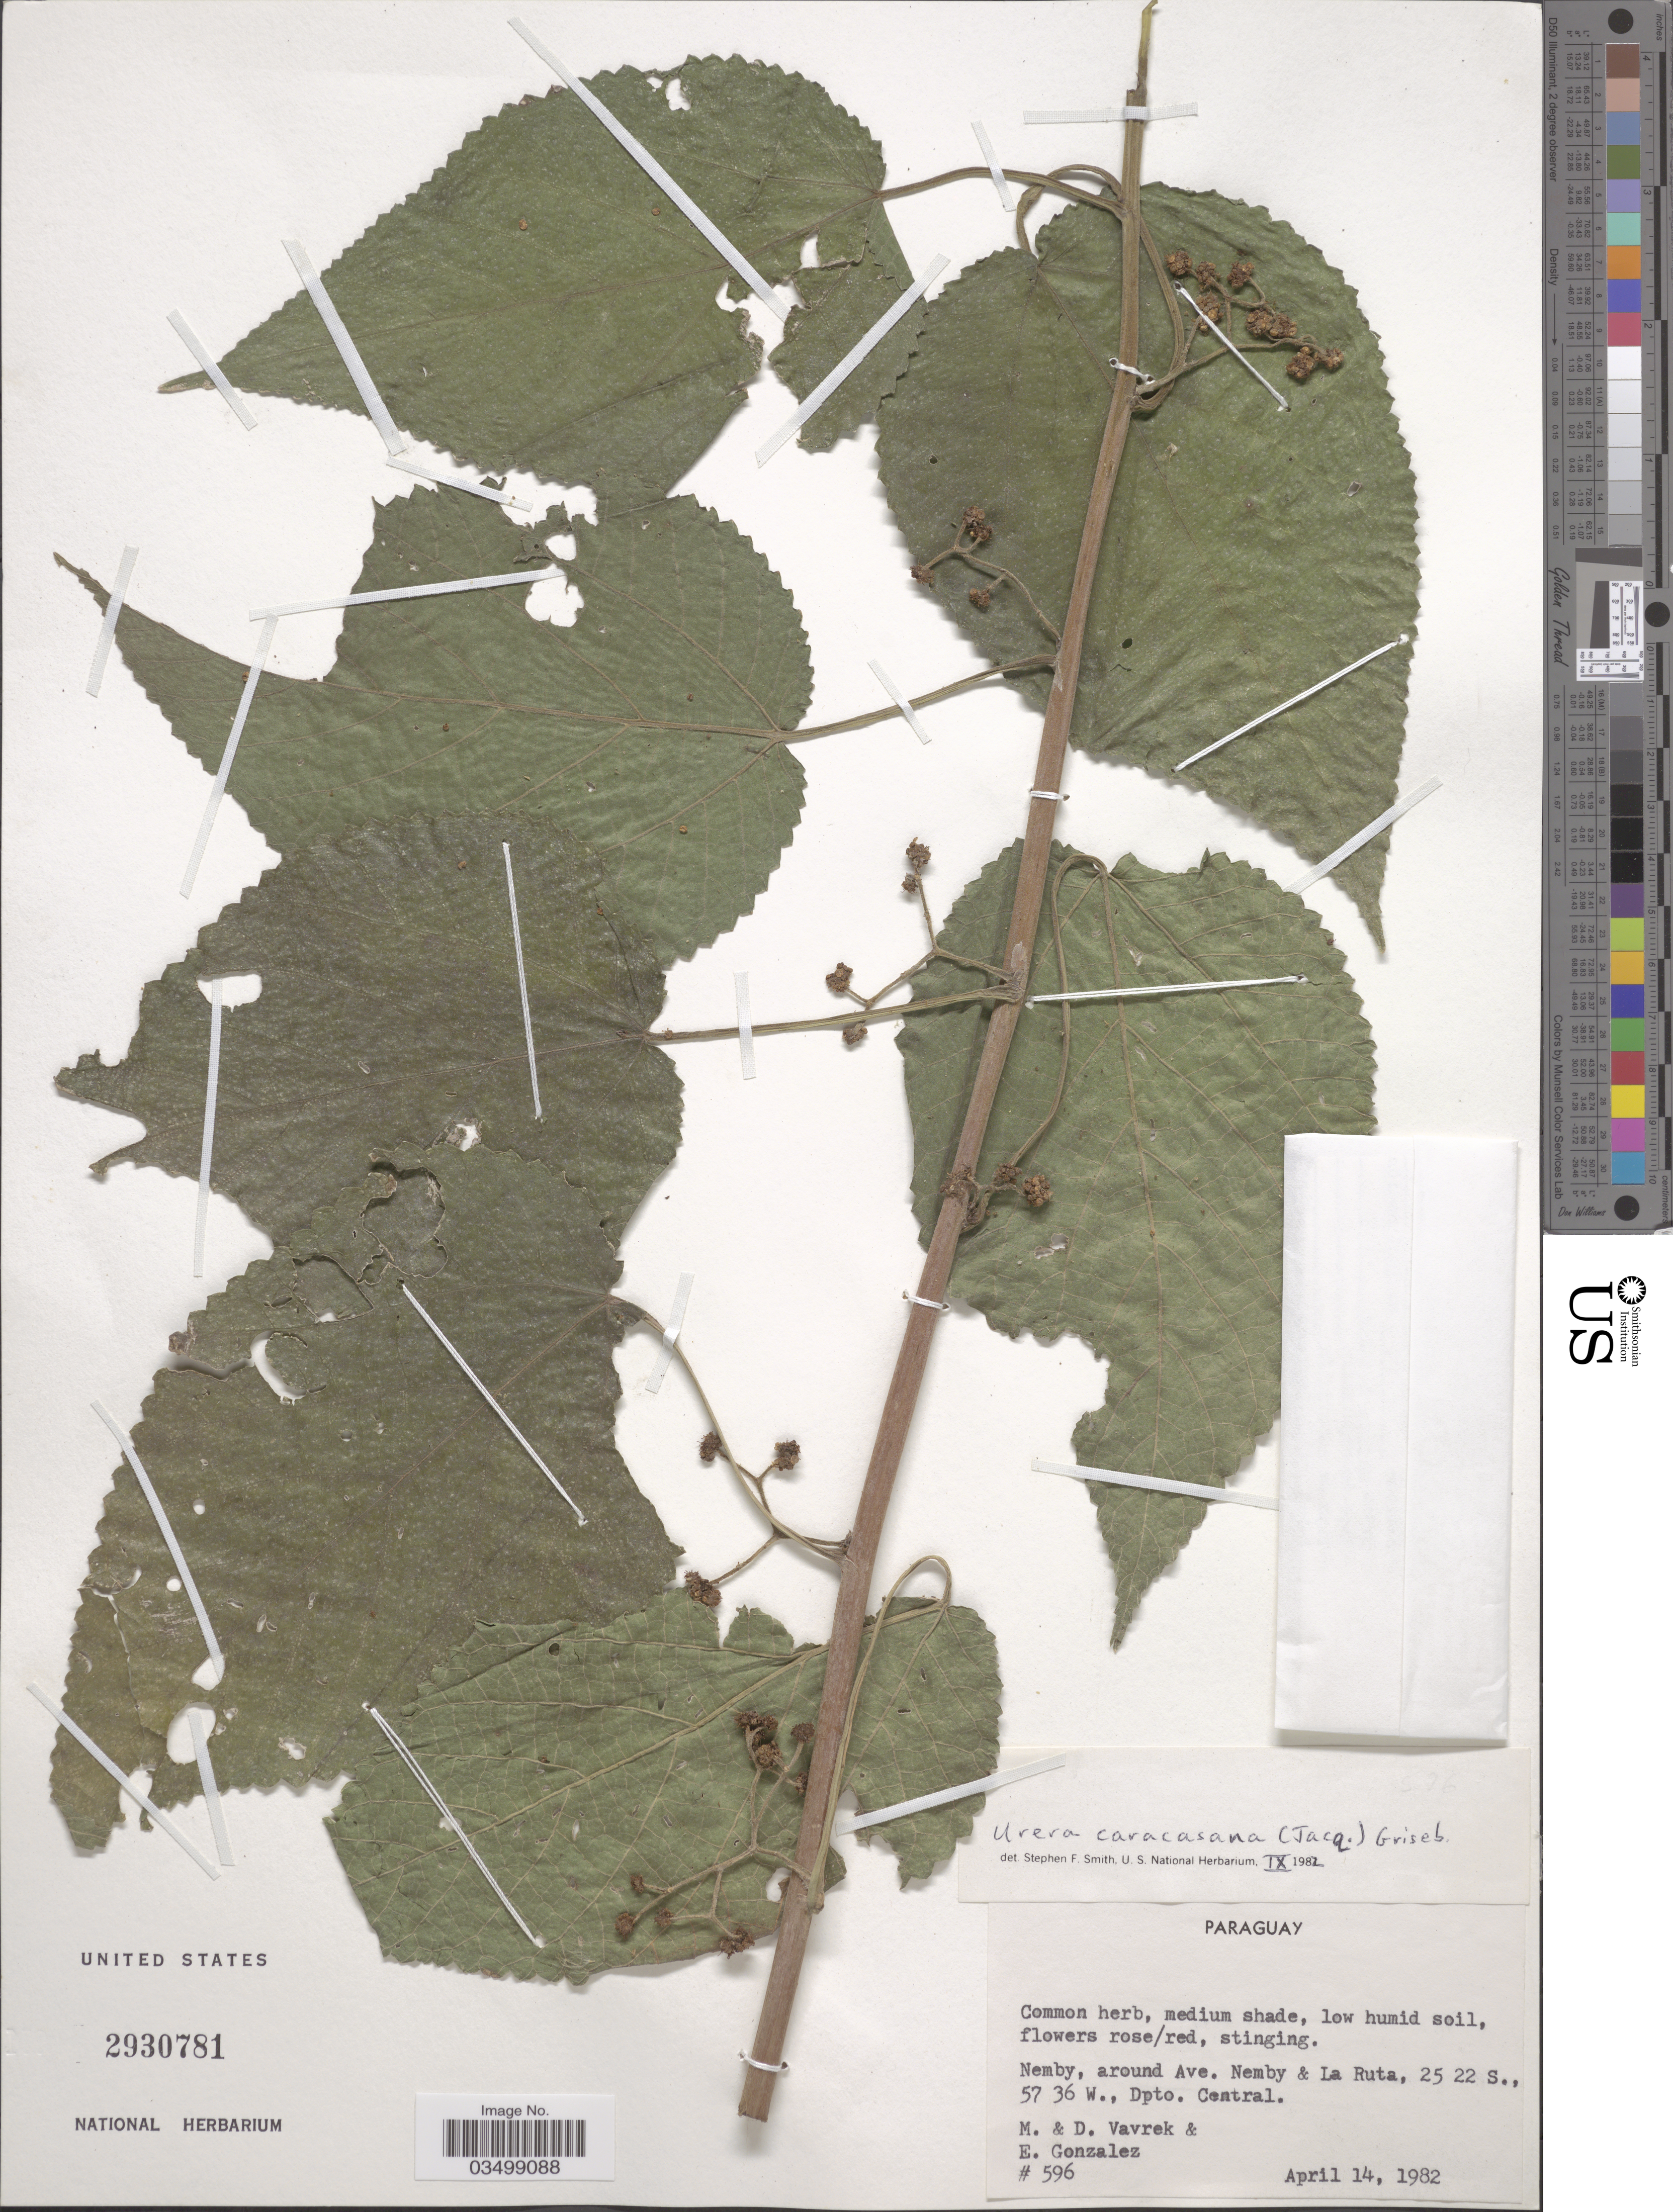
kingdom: Plantae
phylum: Tracheophyta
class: Magnoliopsida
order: Rosales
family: Urticaceae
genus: Urera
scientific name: Urera caracasana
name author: (Jacq.) Gaudich. ex Griseb.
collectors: M. Vavrek, D. Vavrek & E. Gonzalez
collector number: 596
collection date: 1982-04-14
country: Paraguay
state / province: Central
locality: Nemby, around Ave. Nemby & La Ruta, Dpto. Central.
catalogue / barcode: US 2930781